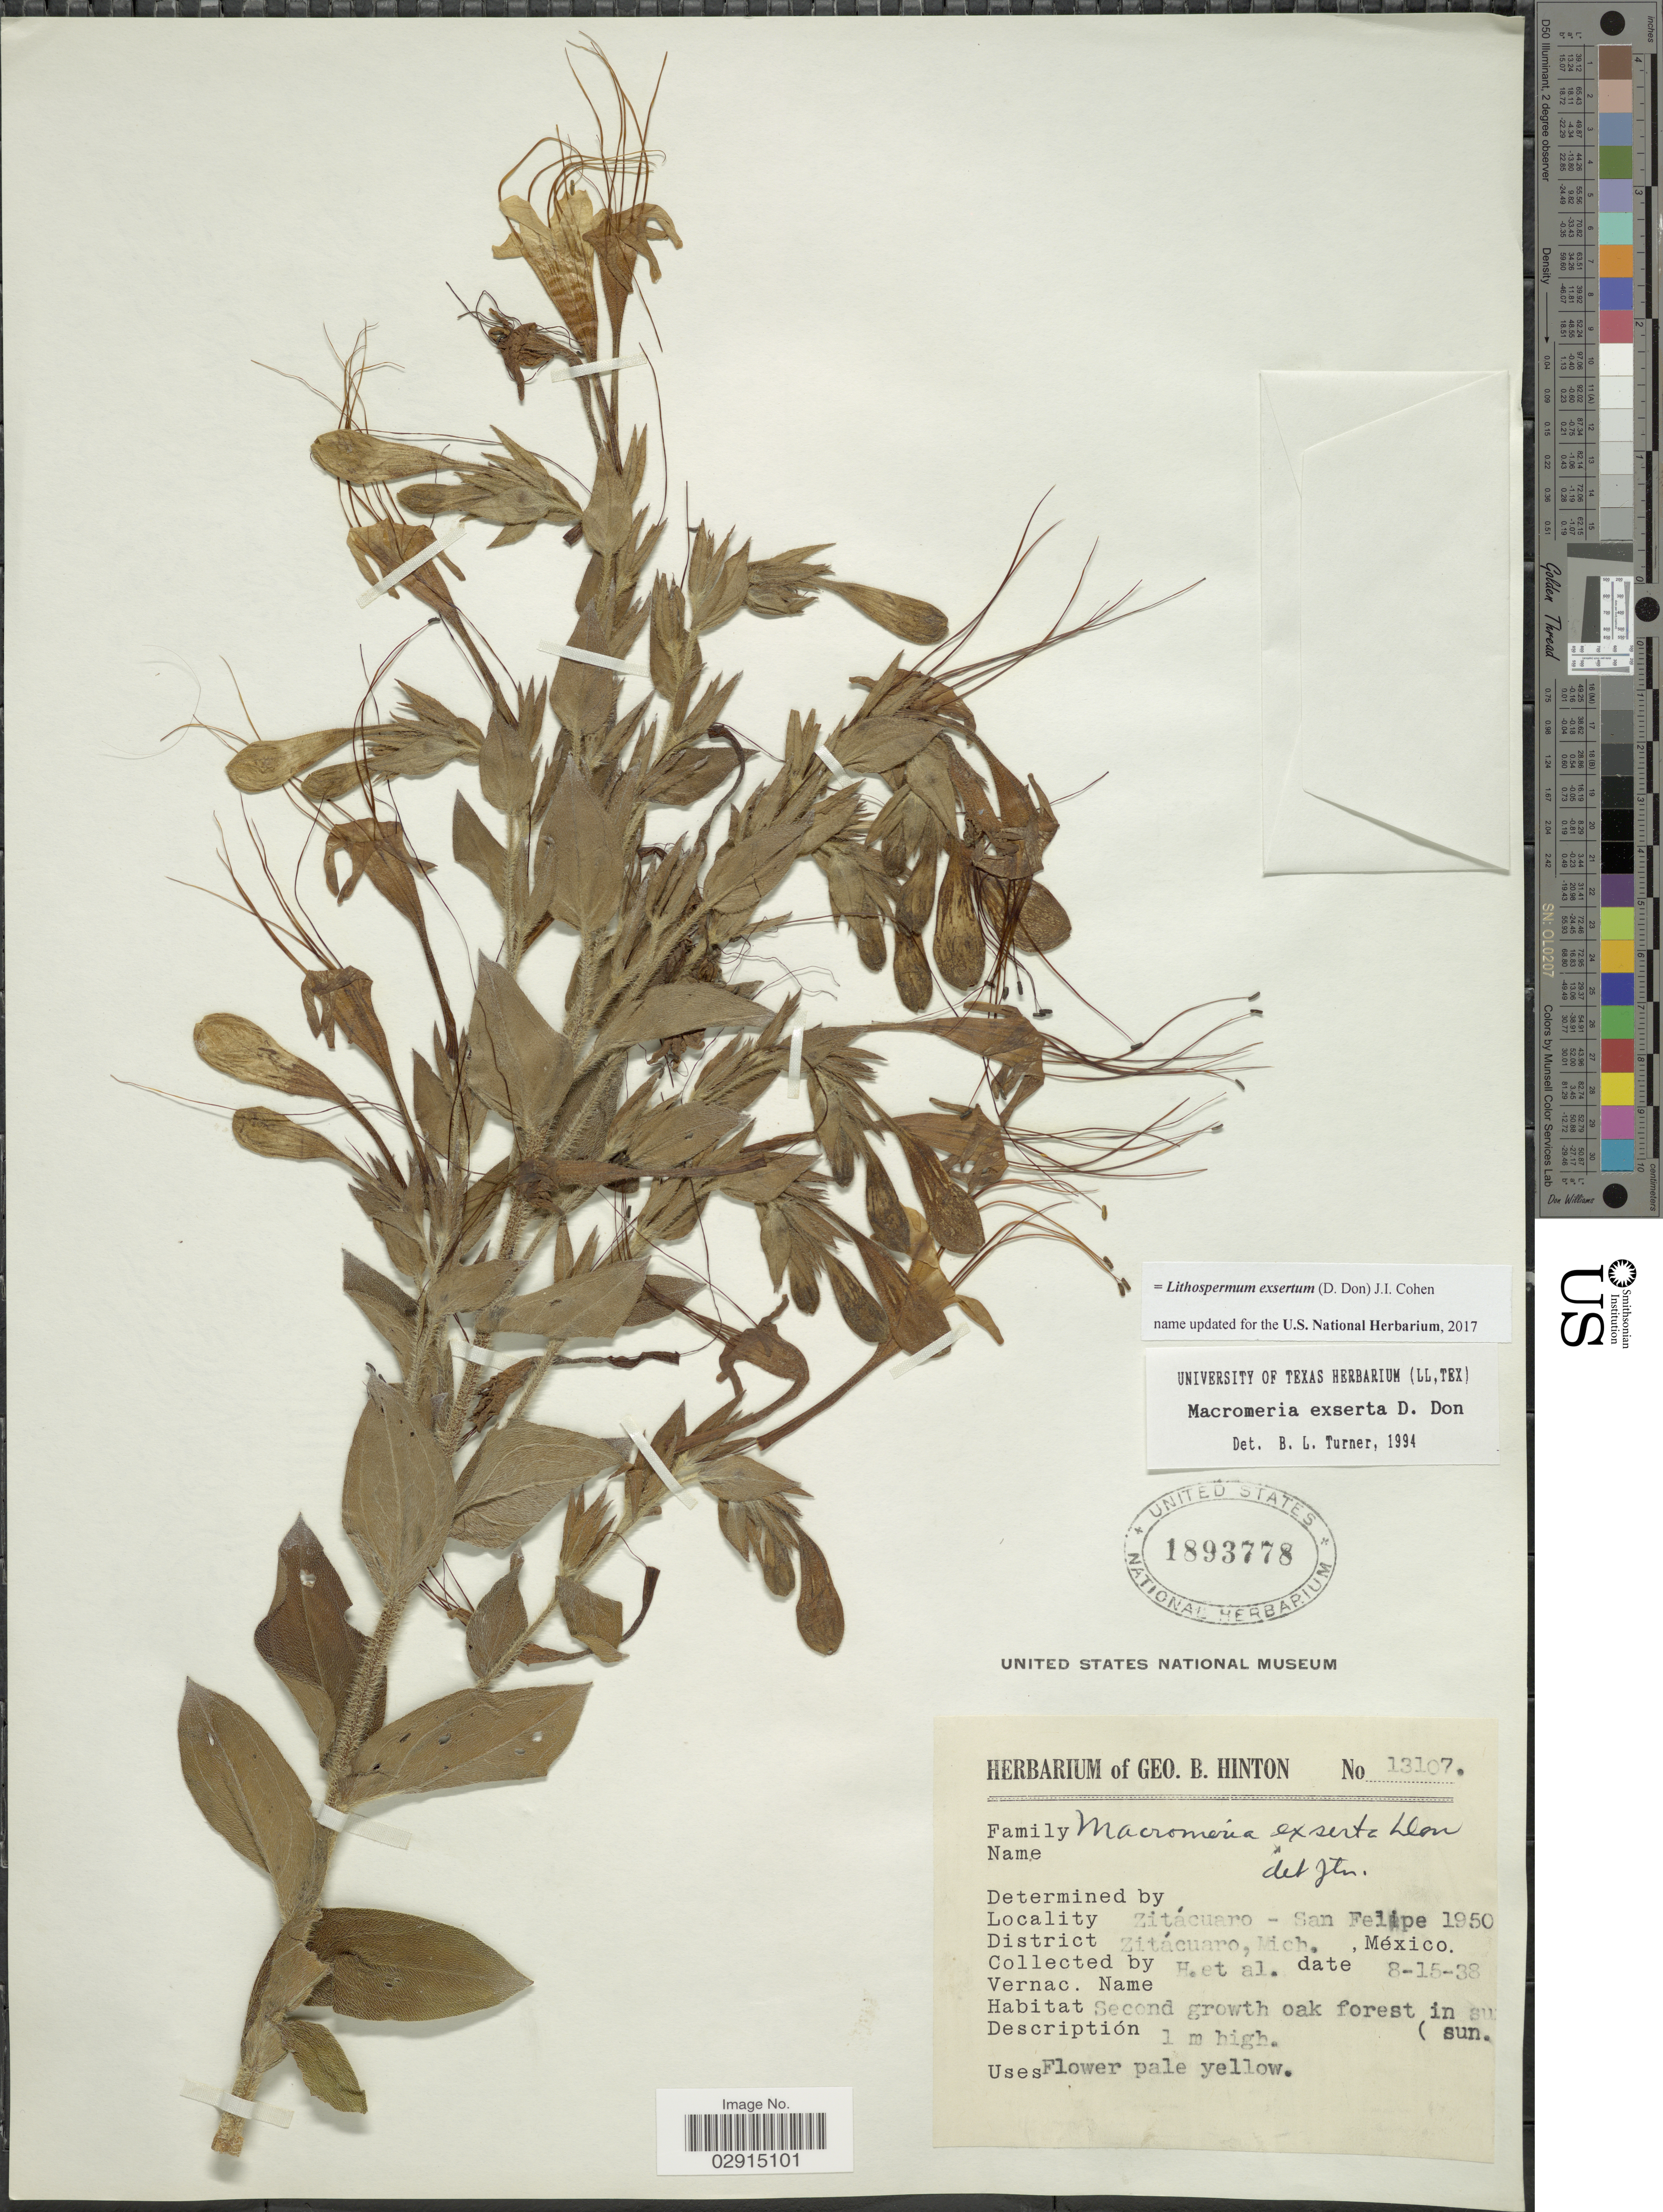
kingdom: Plantae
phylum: Tracheophyta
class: Magnoliopsida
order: Boraginales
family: Boraginaceae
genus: Lithospermum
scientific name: Lithospermum exsertum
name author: (D. Don) Cohen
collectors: G. B. Hinton & et al.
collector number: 13107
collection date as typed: Transcribed d/m/y: 15/8/38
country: Mexico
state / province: Michoacán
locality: Zitácuaro - San Felipe. District Zitácuaro, Mich.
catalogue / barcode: US 1893778